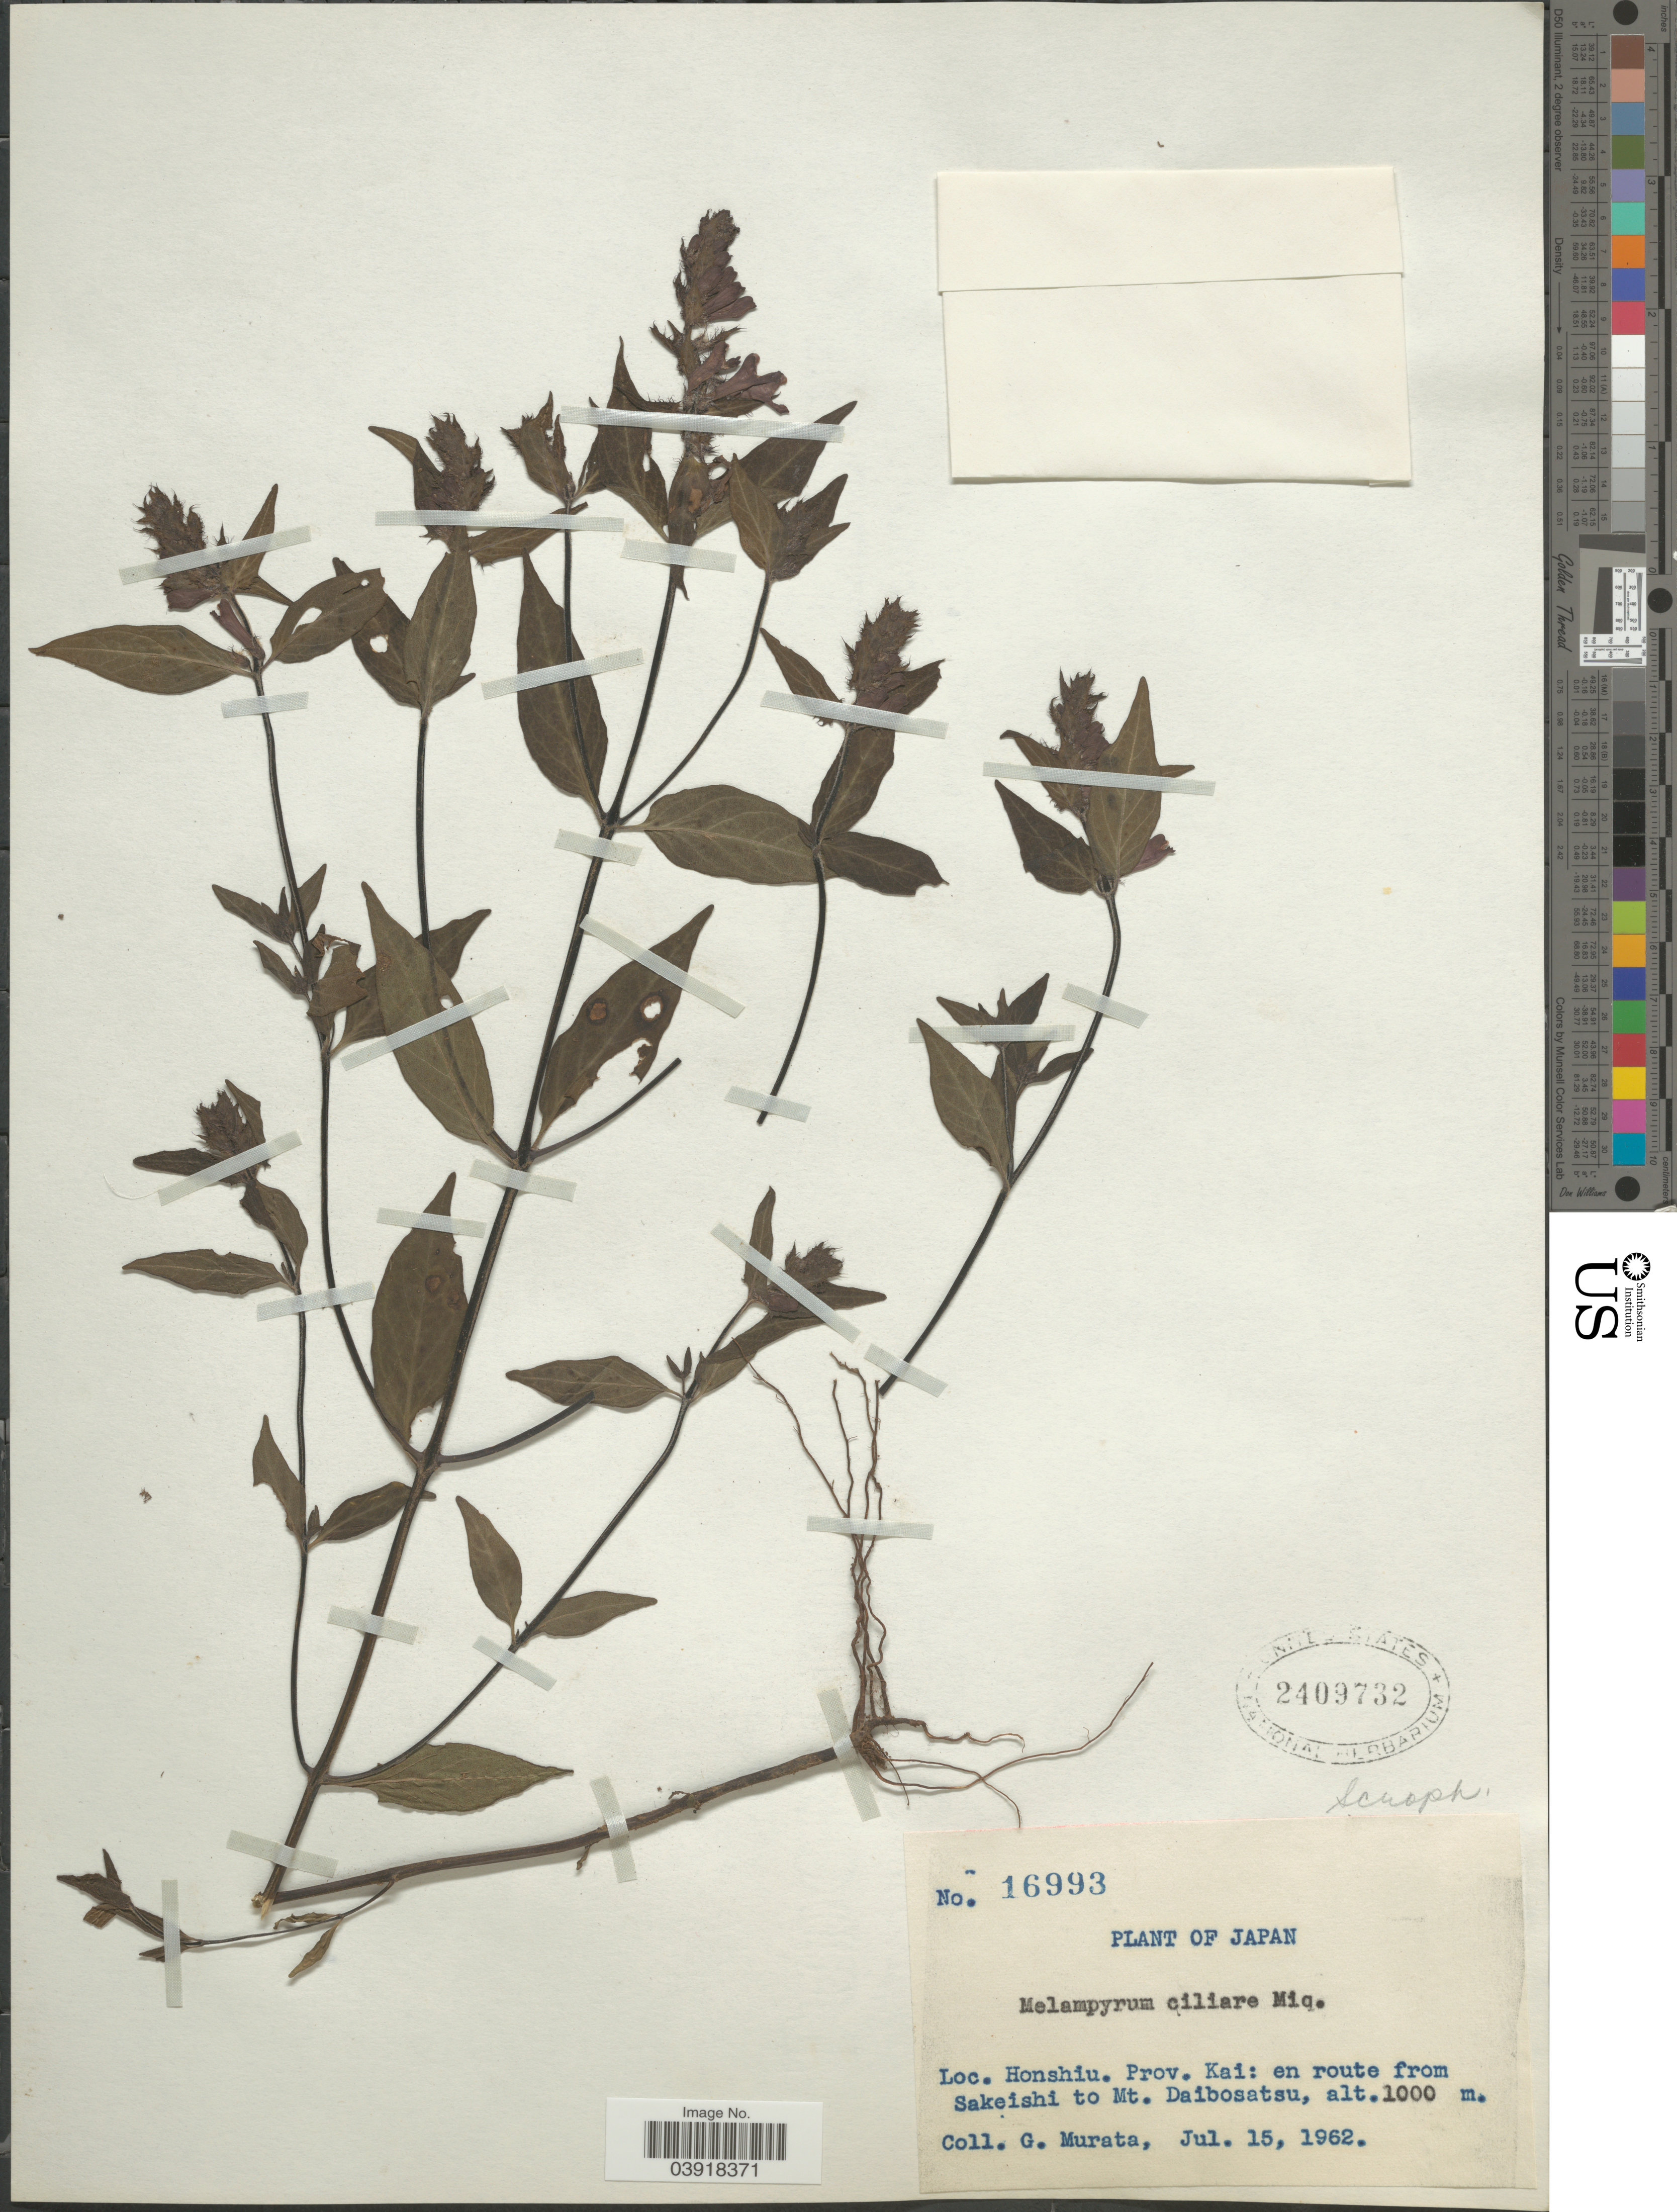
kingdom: Plantae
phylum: Tracheophyta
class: Magnoliopsida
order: Lamiales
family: Orobanchaceae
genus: Melampyrum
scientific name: Melampyrum ciliare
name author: Miq.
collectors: G. Murata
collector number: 16993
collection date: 1962-07-15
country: Japan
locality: Honshiu. Prov. Kai: en route from Sakeishi to Mt. Daibosatsu.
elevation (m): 1000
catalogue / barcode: US 2409732